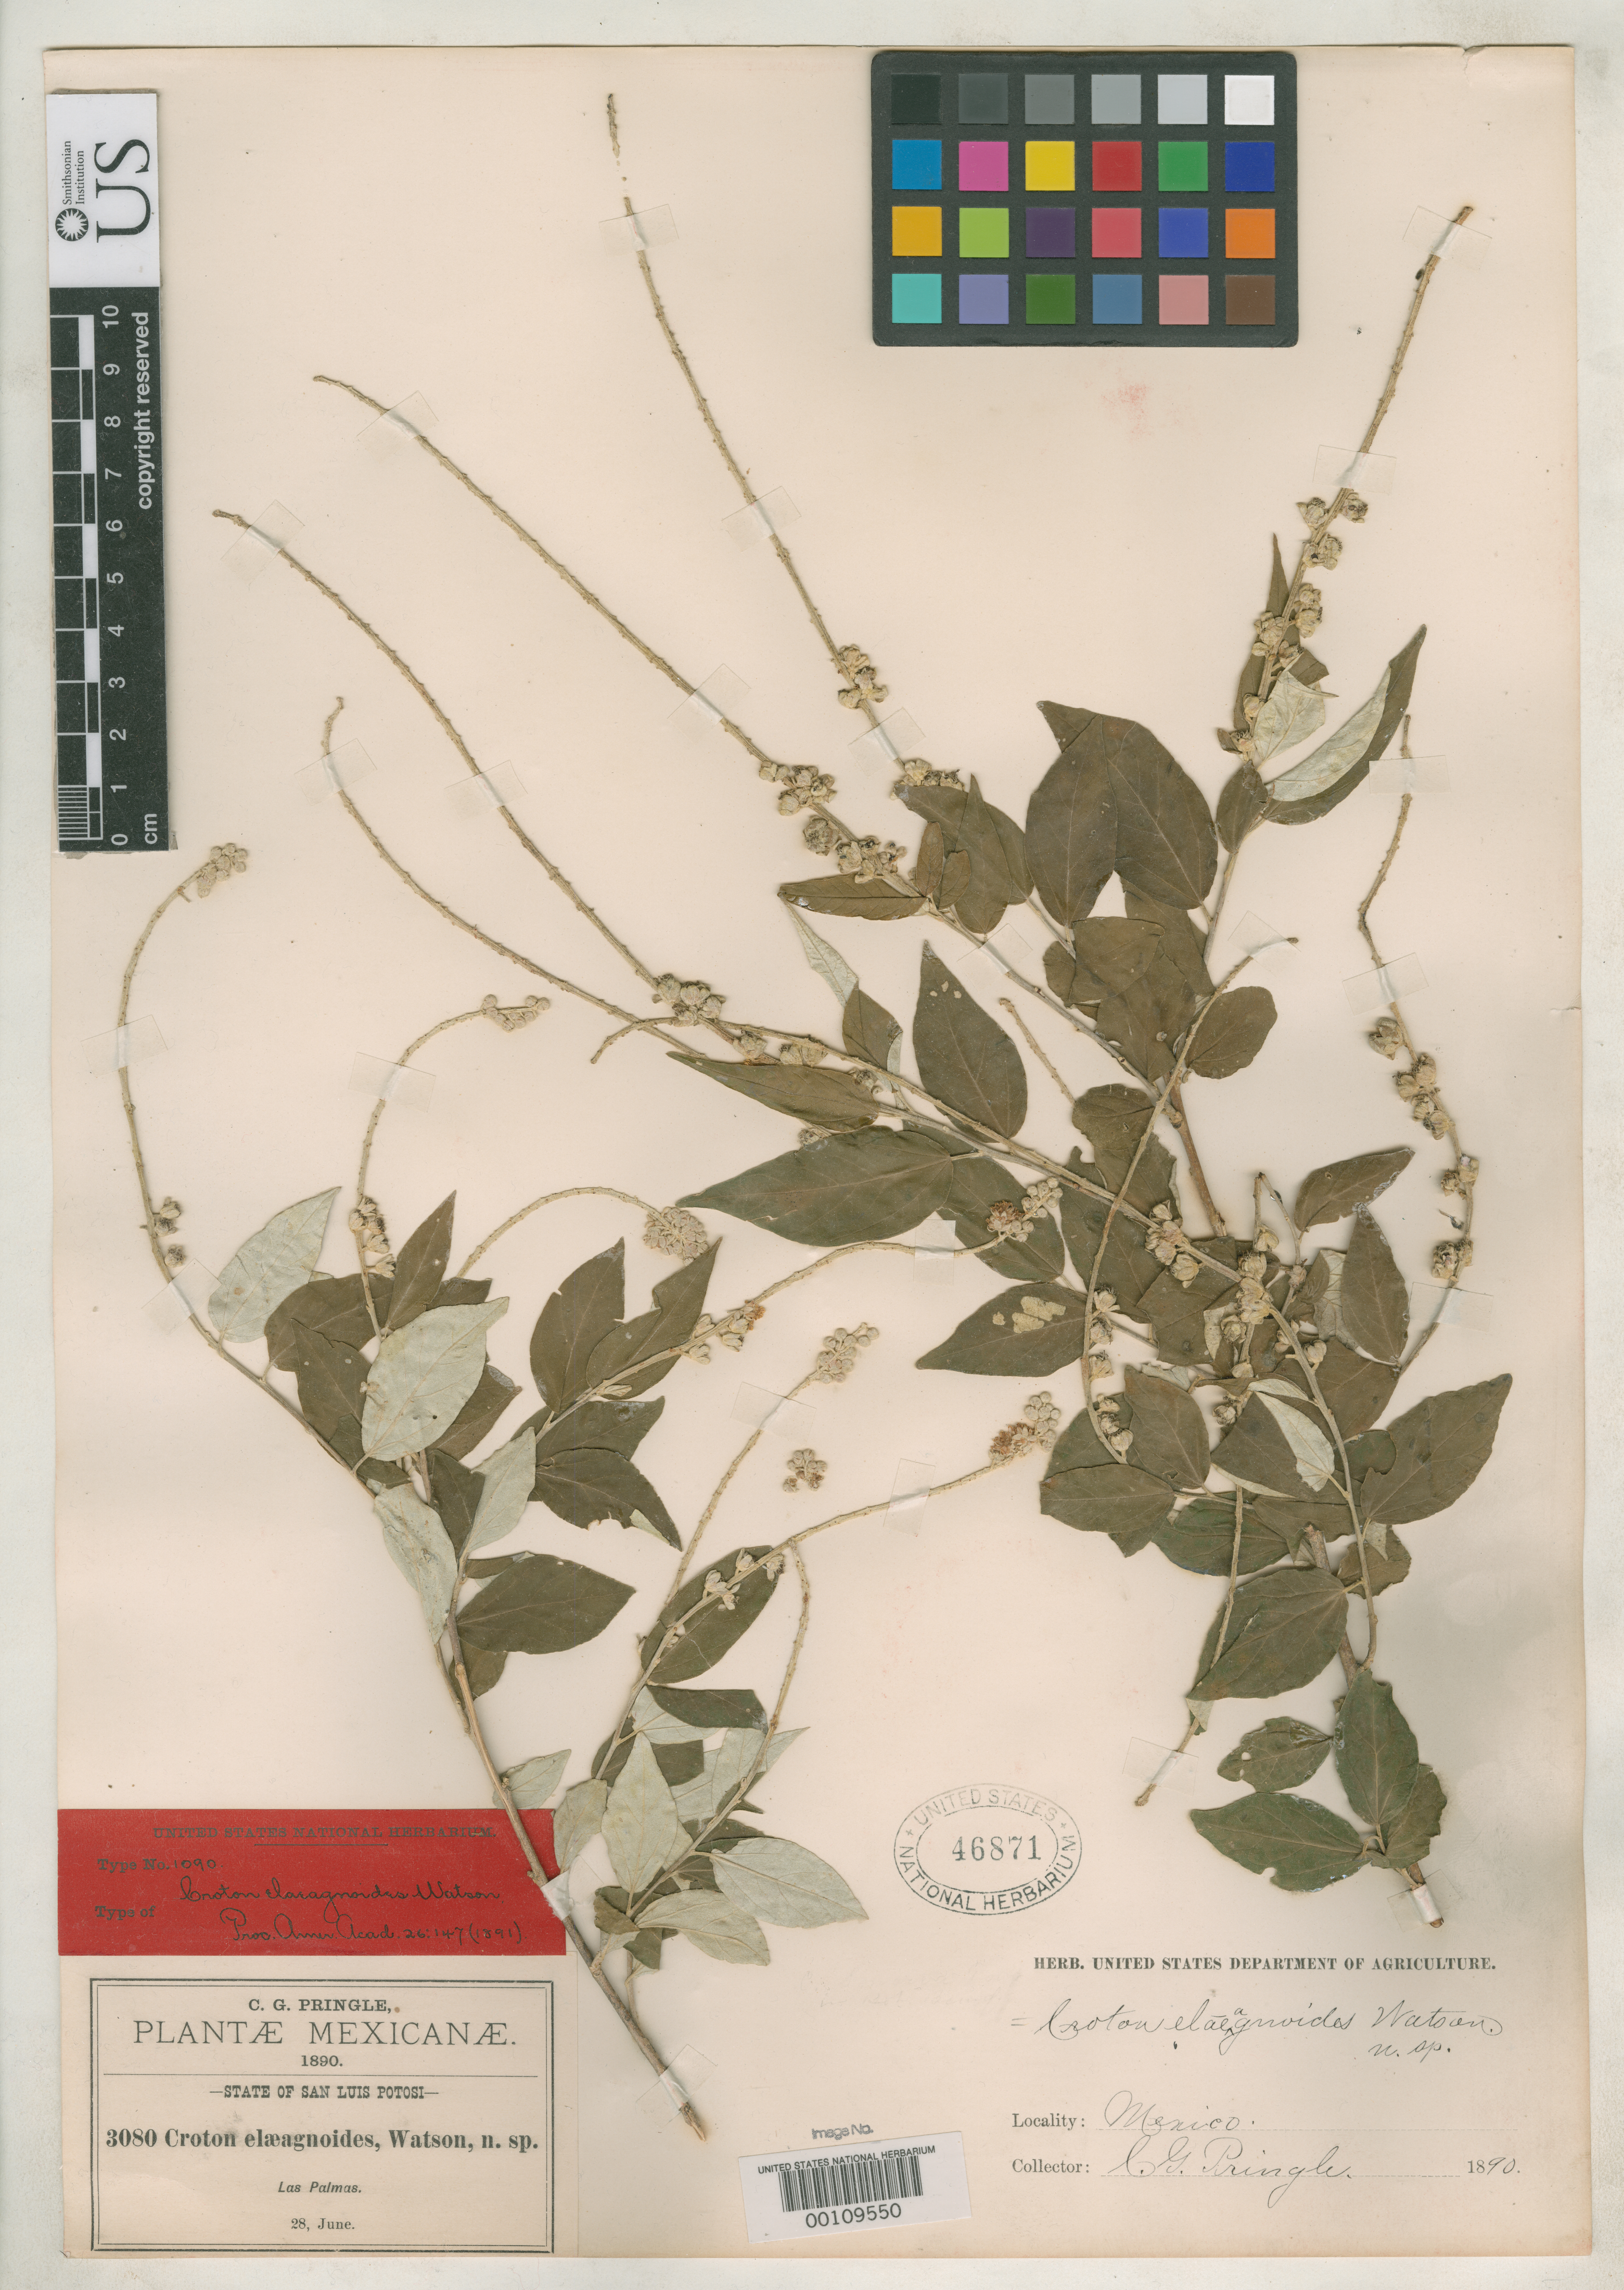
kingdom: Plantae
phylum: Tracheophyta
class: Magnoliopsida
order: Malpighiales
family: Euphorbiaceae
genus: Croton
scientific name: Croton elaeagnoides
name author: S. Watson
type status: Type Collection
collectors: C. G. Pringle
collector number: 3080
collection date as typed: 28 Jun 1890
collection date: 1890-06-28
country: Mexico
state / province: San Luis Potosi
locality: Las Palmas.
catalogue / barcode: US 46871